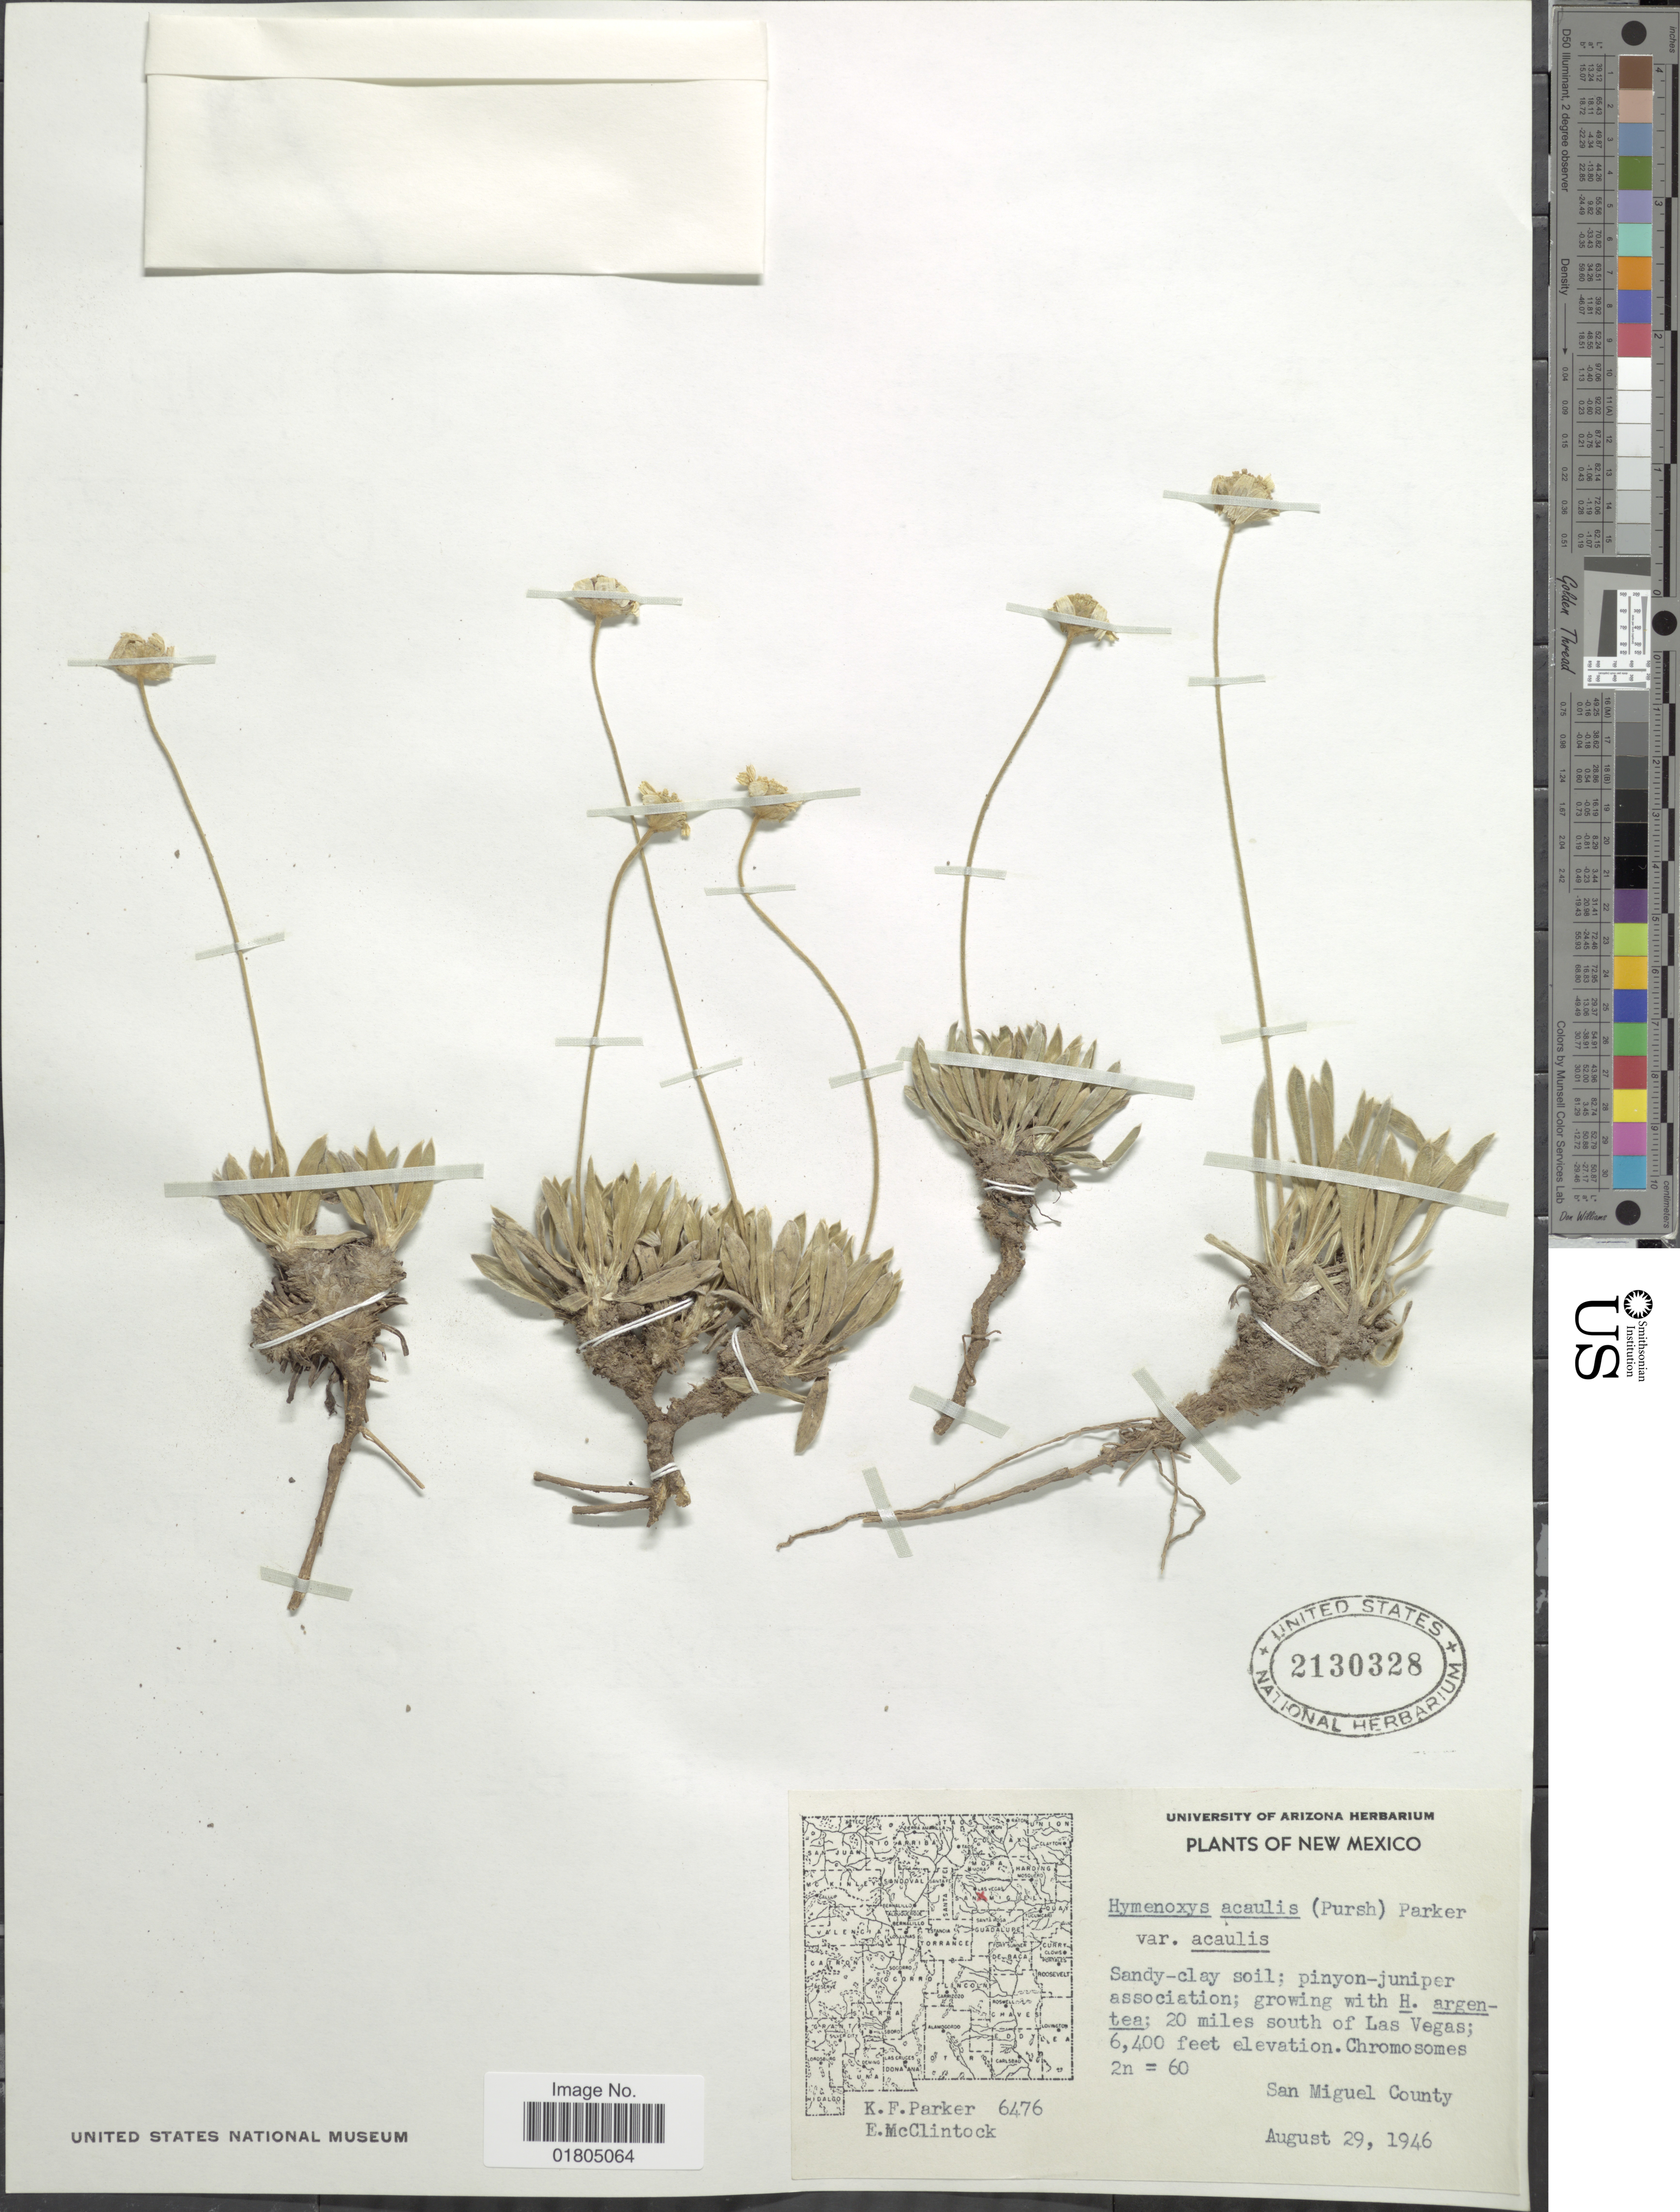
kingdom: Plantae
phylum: Tracheophyta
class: Magnoliopsida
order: Asterales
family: Asteraceae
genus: Actinea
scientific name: Actinea acaulis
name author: (Pursh) Spreng.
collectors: K. F. Parker & E. McClintock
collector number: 6476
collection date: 1946-08-29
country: United States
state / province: New Mexico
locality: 20 miles south of Las Vegas, San Miguel County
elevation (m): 1951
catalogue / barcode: US 2130328